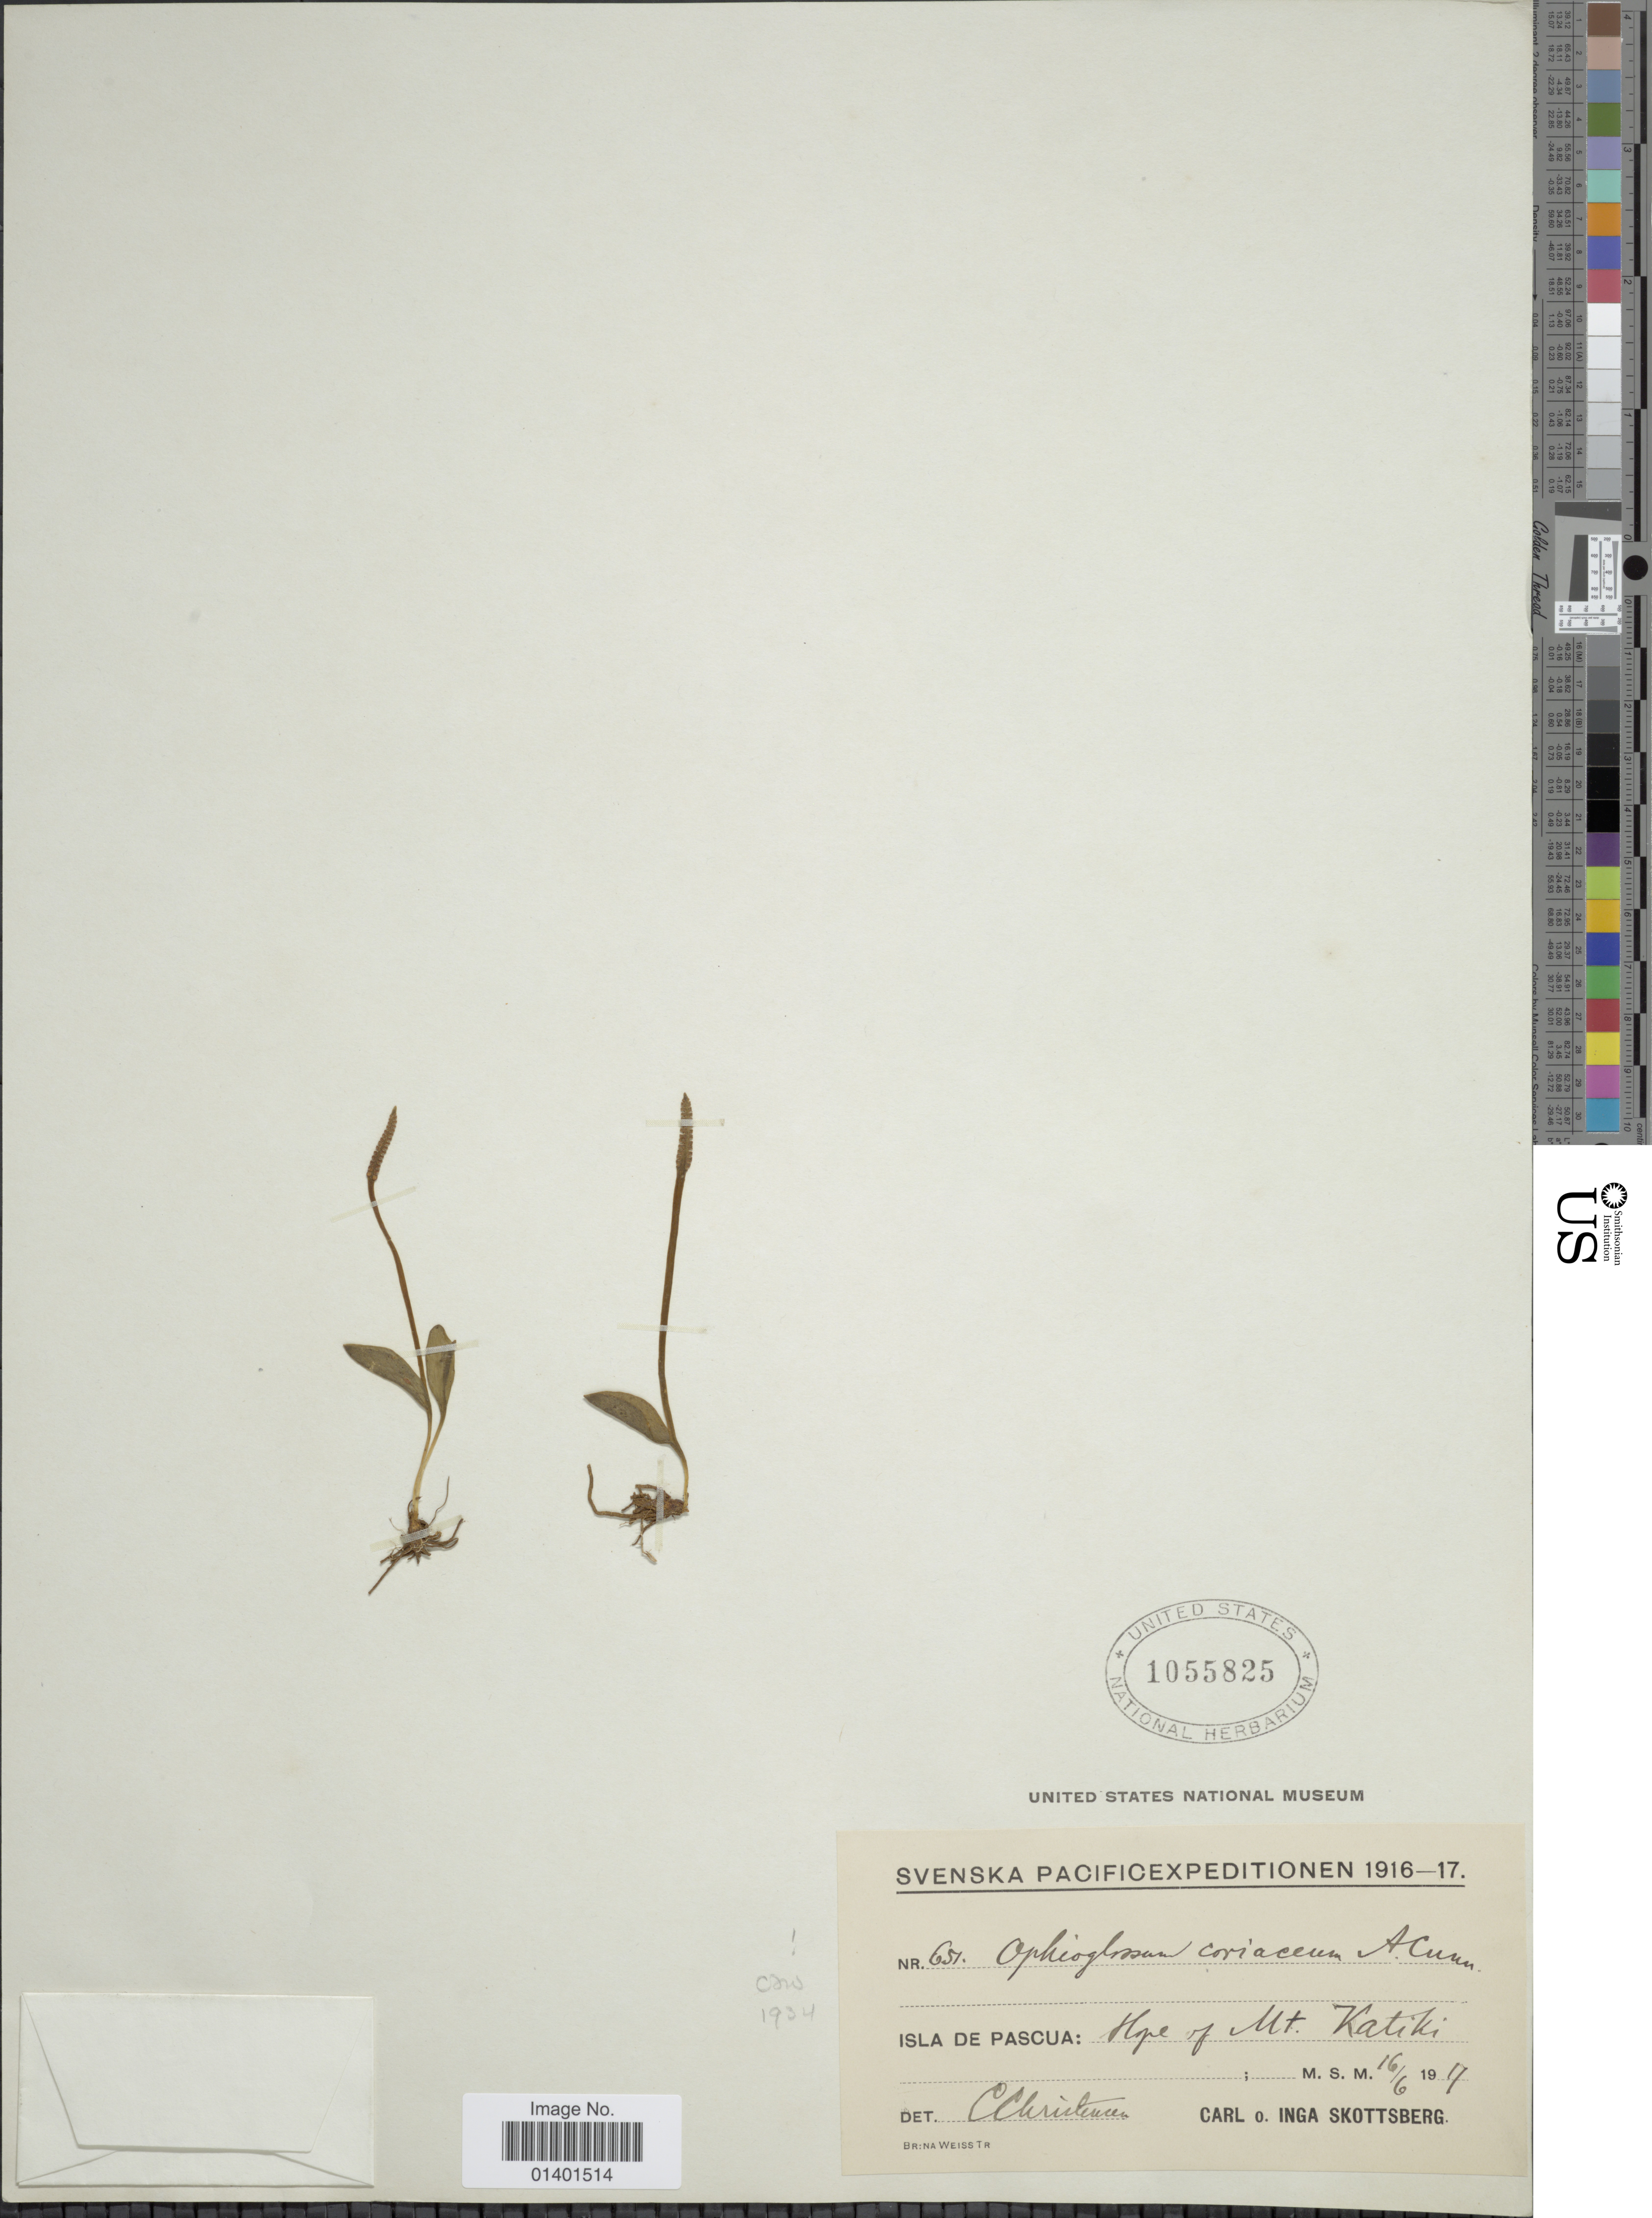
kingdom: Plantae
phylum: Tracheophyta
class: Polypodiopsida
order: Ophioglossales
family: Ophioglossaceae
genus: Ophioglossum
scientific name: Ophioglossum coriaceum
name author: A. Cunn.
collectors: C. Skottsberg & I. Skottsberg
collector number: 651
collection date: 1917-06-16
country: Chile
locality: Isla de Pascua: Hope of Mt. Katiki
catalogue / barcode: US 1055825